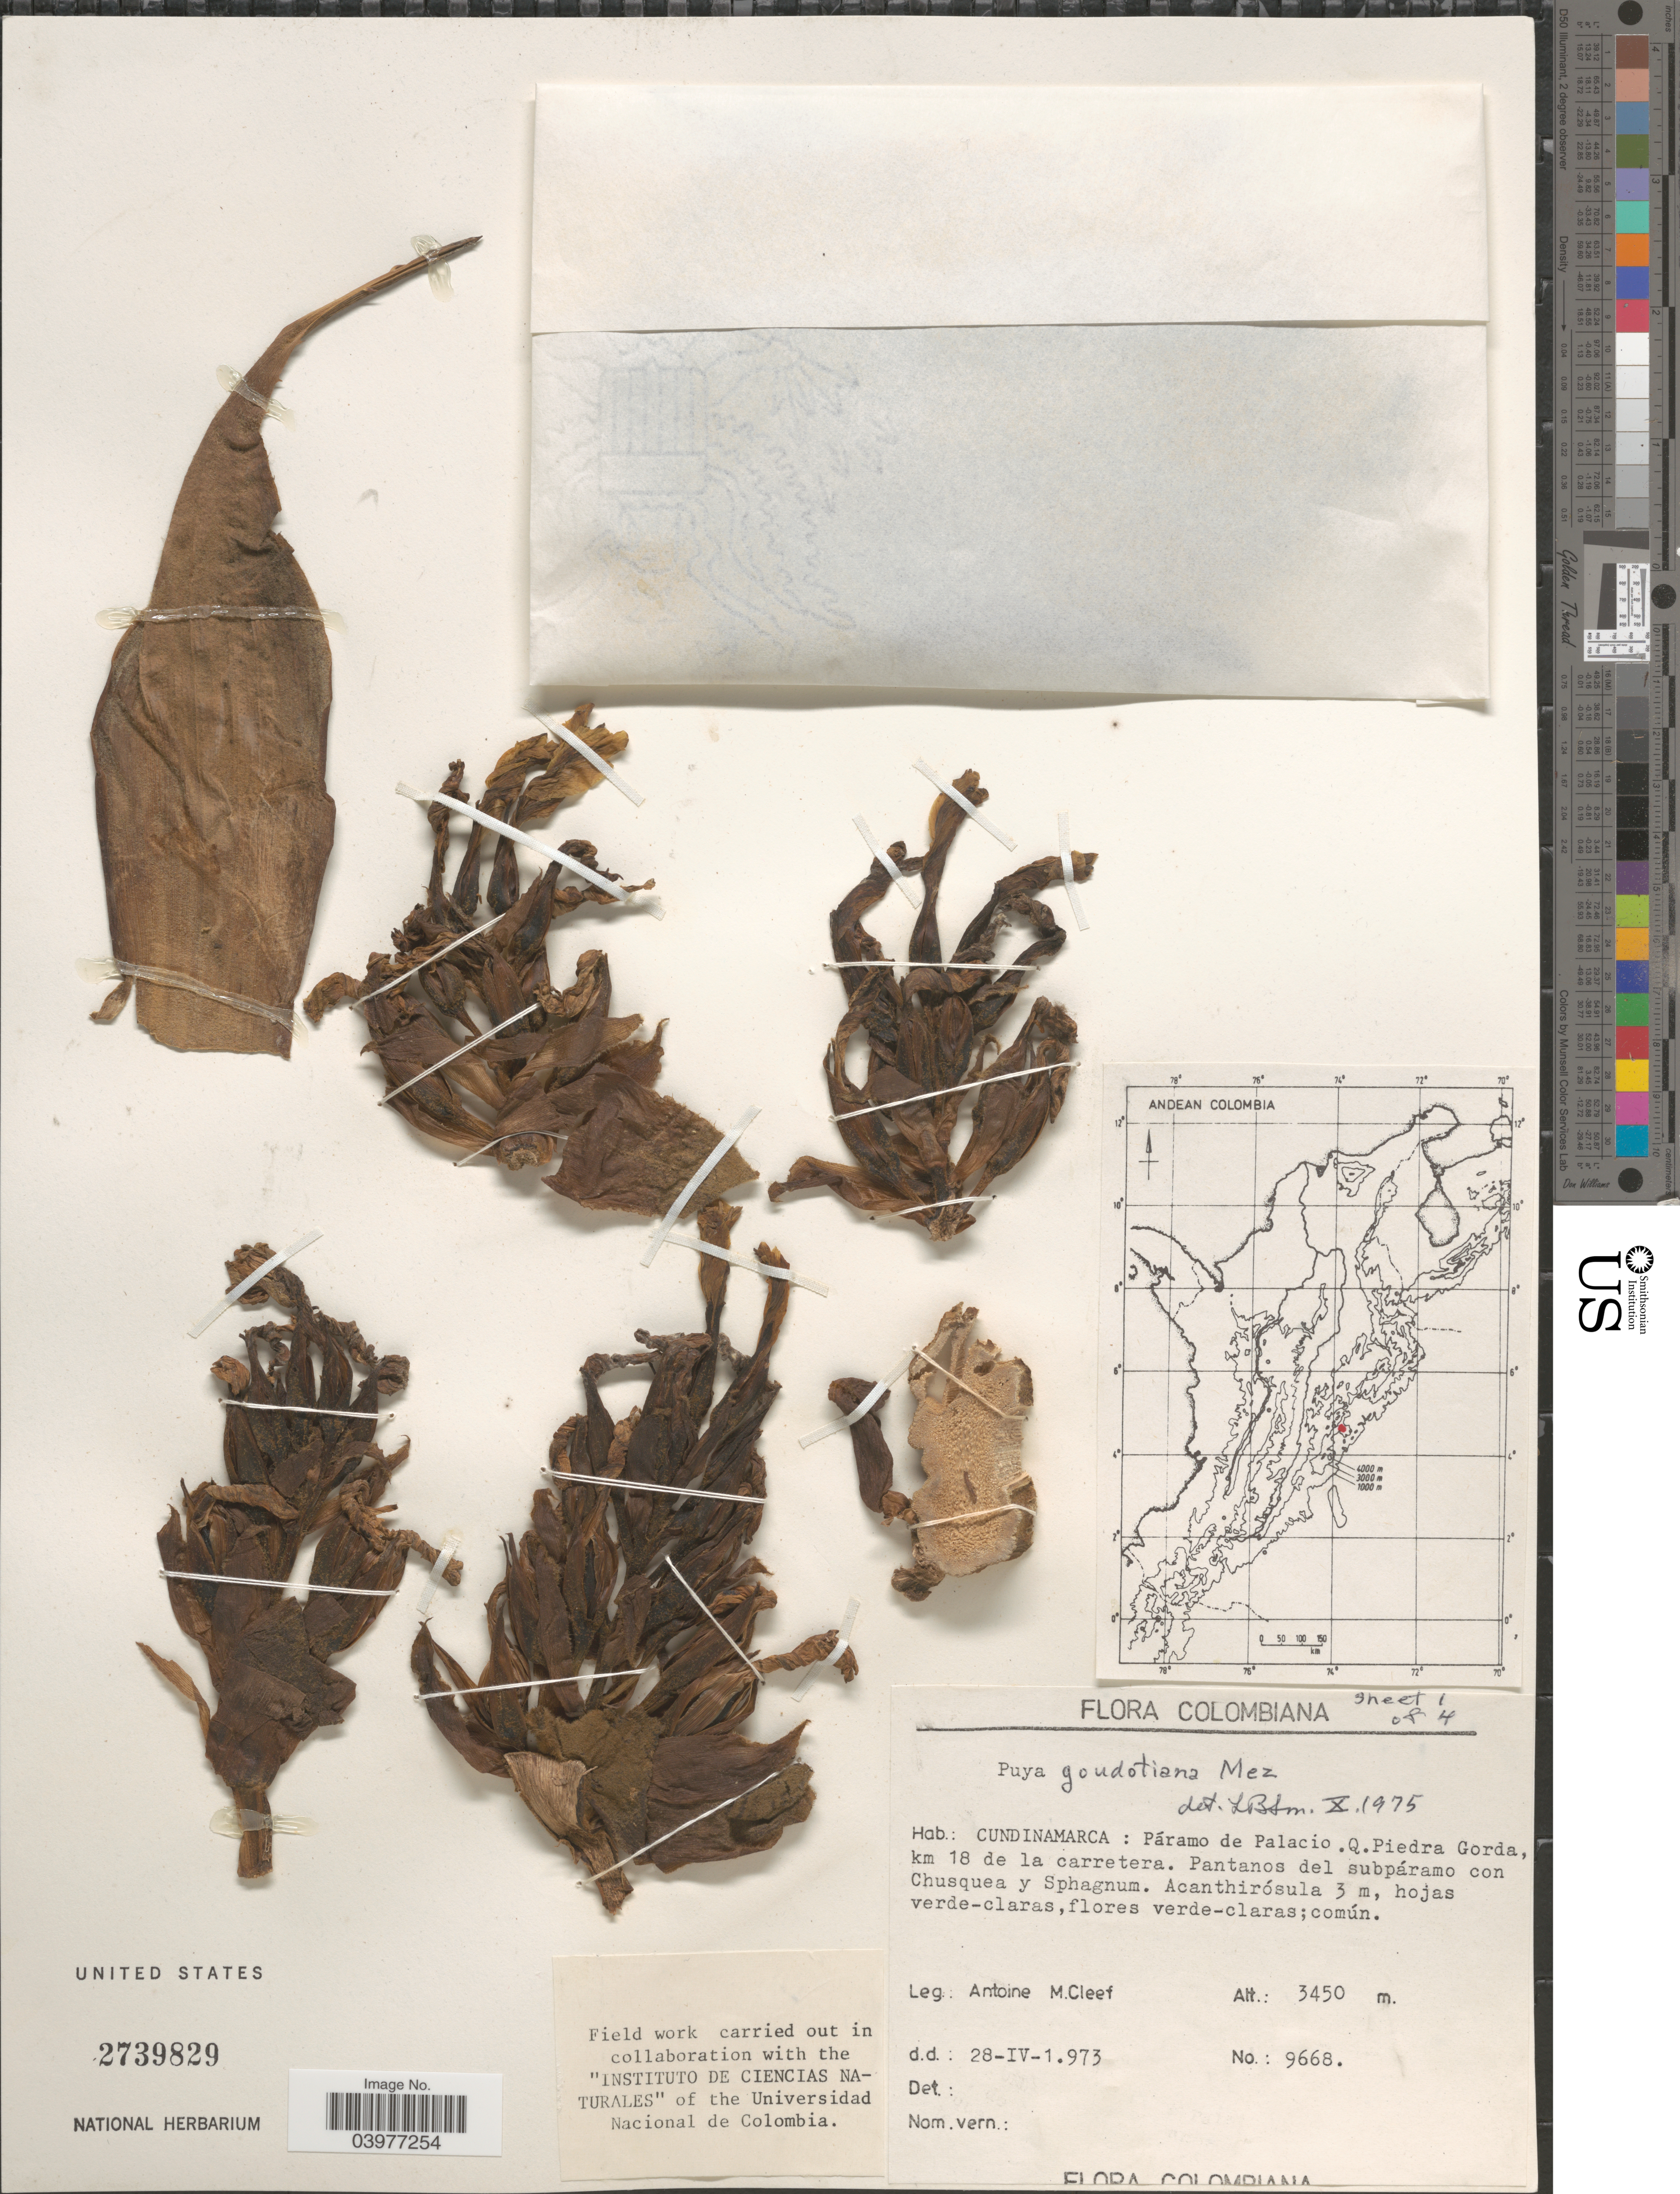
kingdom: Plantae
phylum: Tracheophyta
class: Liliopsida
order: Poales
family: Bromeliaceae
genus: Puya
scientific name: Puya goudotiana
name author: Mez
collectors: A. M. Cleef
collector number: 9668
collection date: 1973-04-28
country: Colombia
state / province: Cundinamarca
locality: Páramo de Palacio. Q. Piedra Gorda, km 18 de la carretera.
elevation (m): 3450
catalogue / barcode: US 2739829